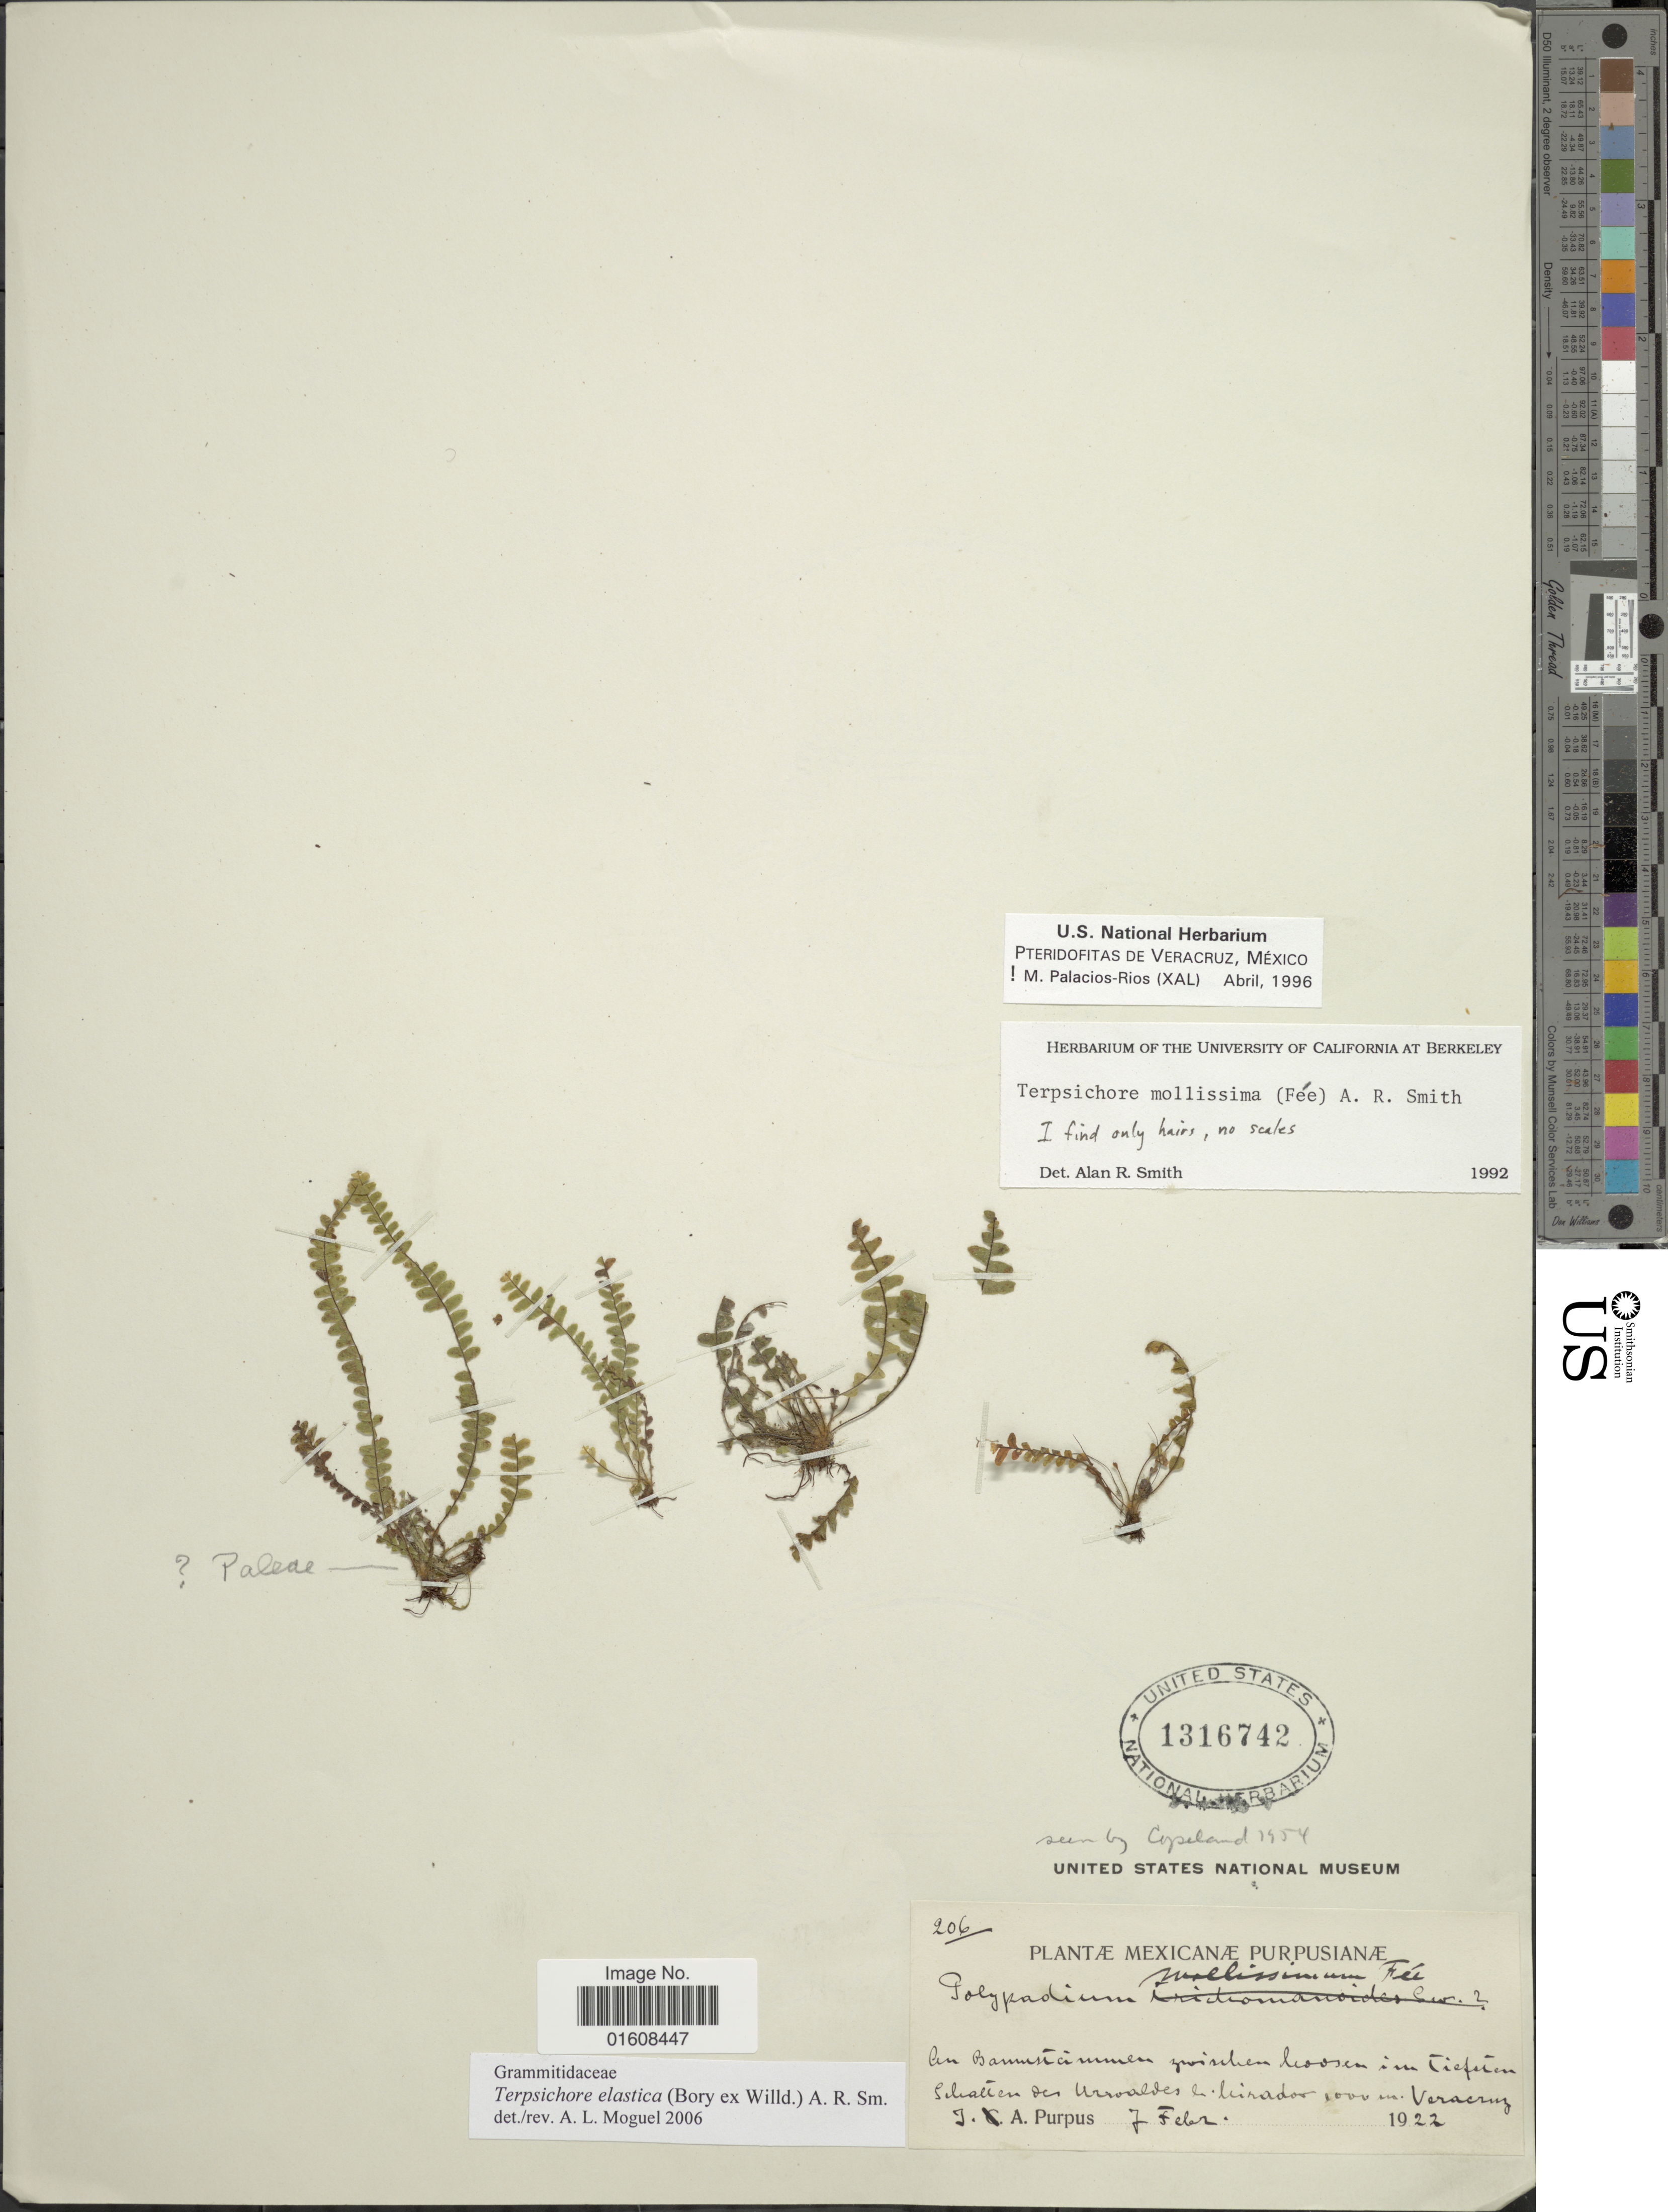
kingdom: Plantae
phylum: Tracheophyta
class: Polypodiopsida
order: Polypodiales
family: Polypodiaceae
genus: Alansmia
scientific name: Alansmia elastica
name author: (Bory ex Willd.) Moguel & M. Kessler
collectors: J. A. Purpus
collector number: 206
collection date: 1922-02-07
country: Mexico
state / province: Veracruz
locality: An Baumstammen zwischen koosen im Tiefeten Schatten des Urwaldes b. Mirador. Veracruz [interpreted]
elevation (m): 1000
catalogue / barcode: US 1316742